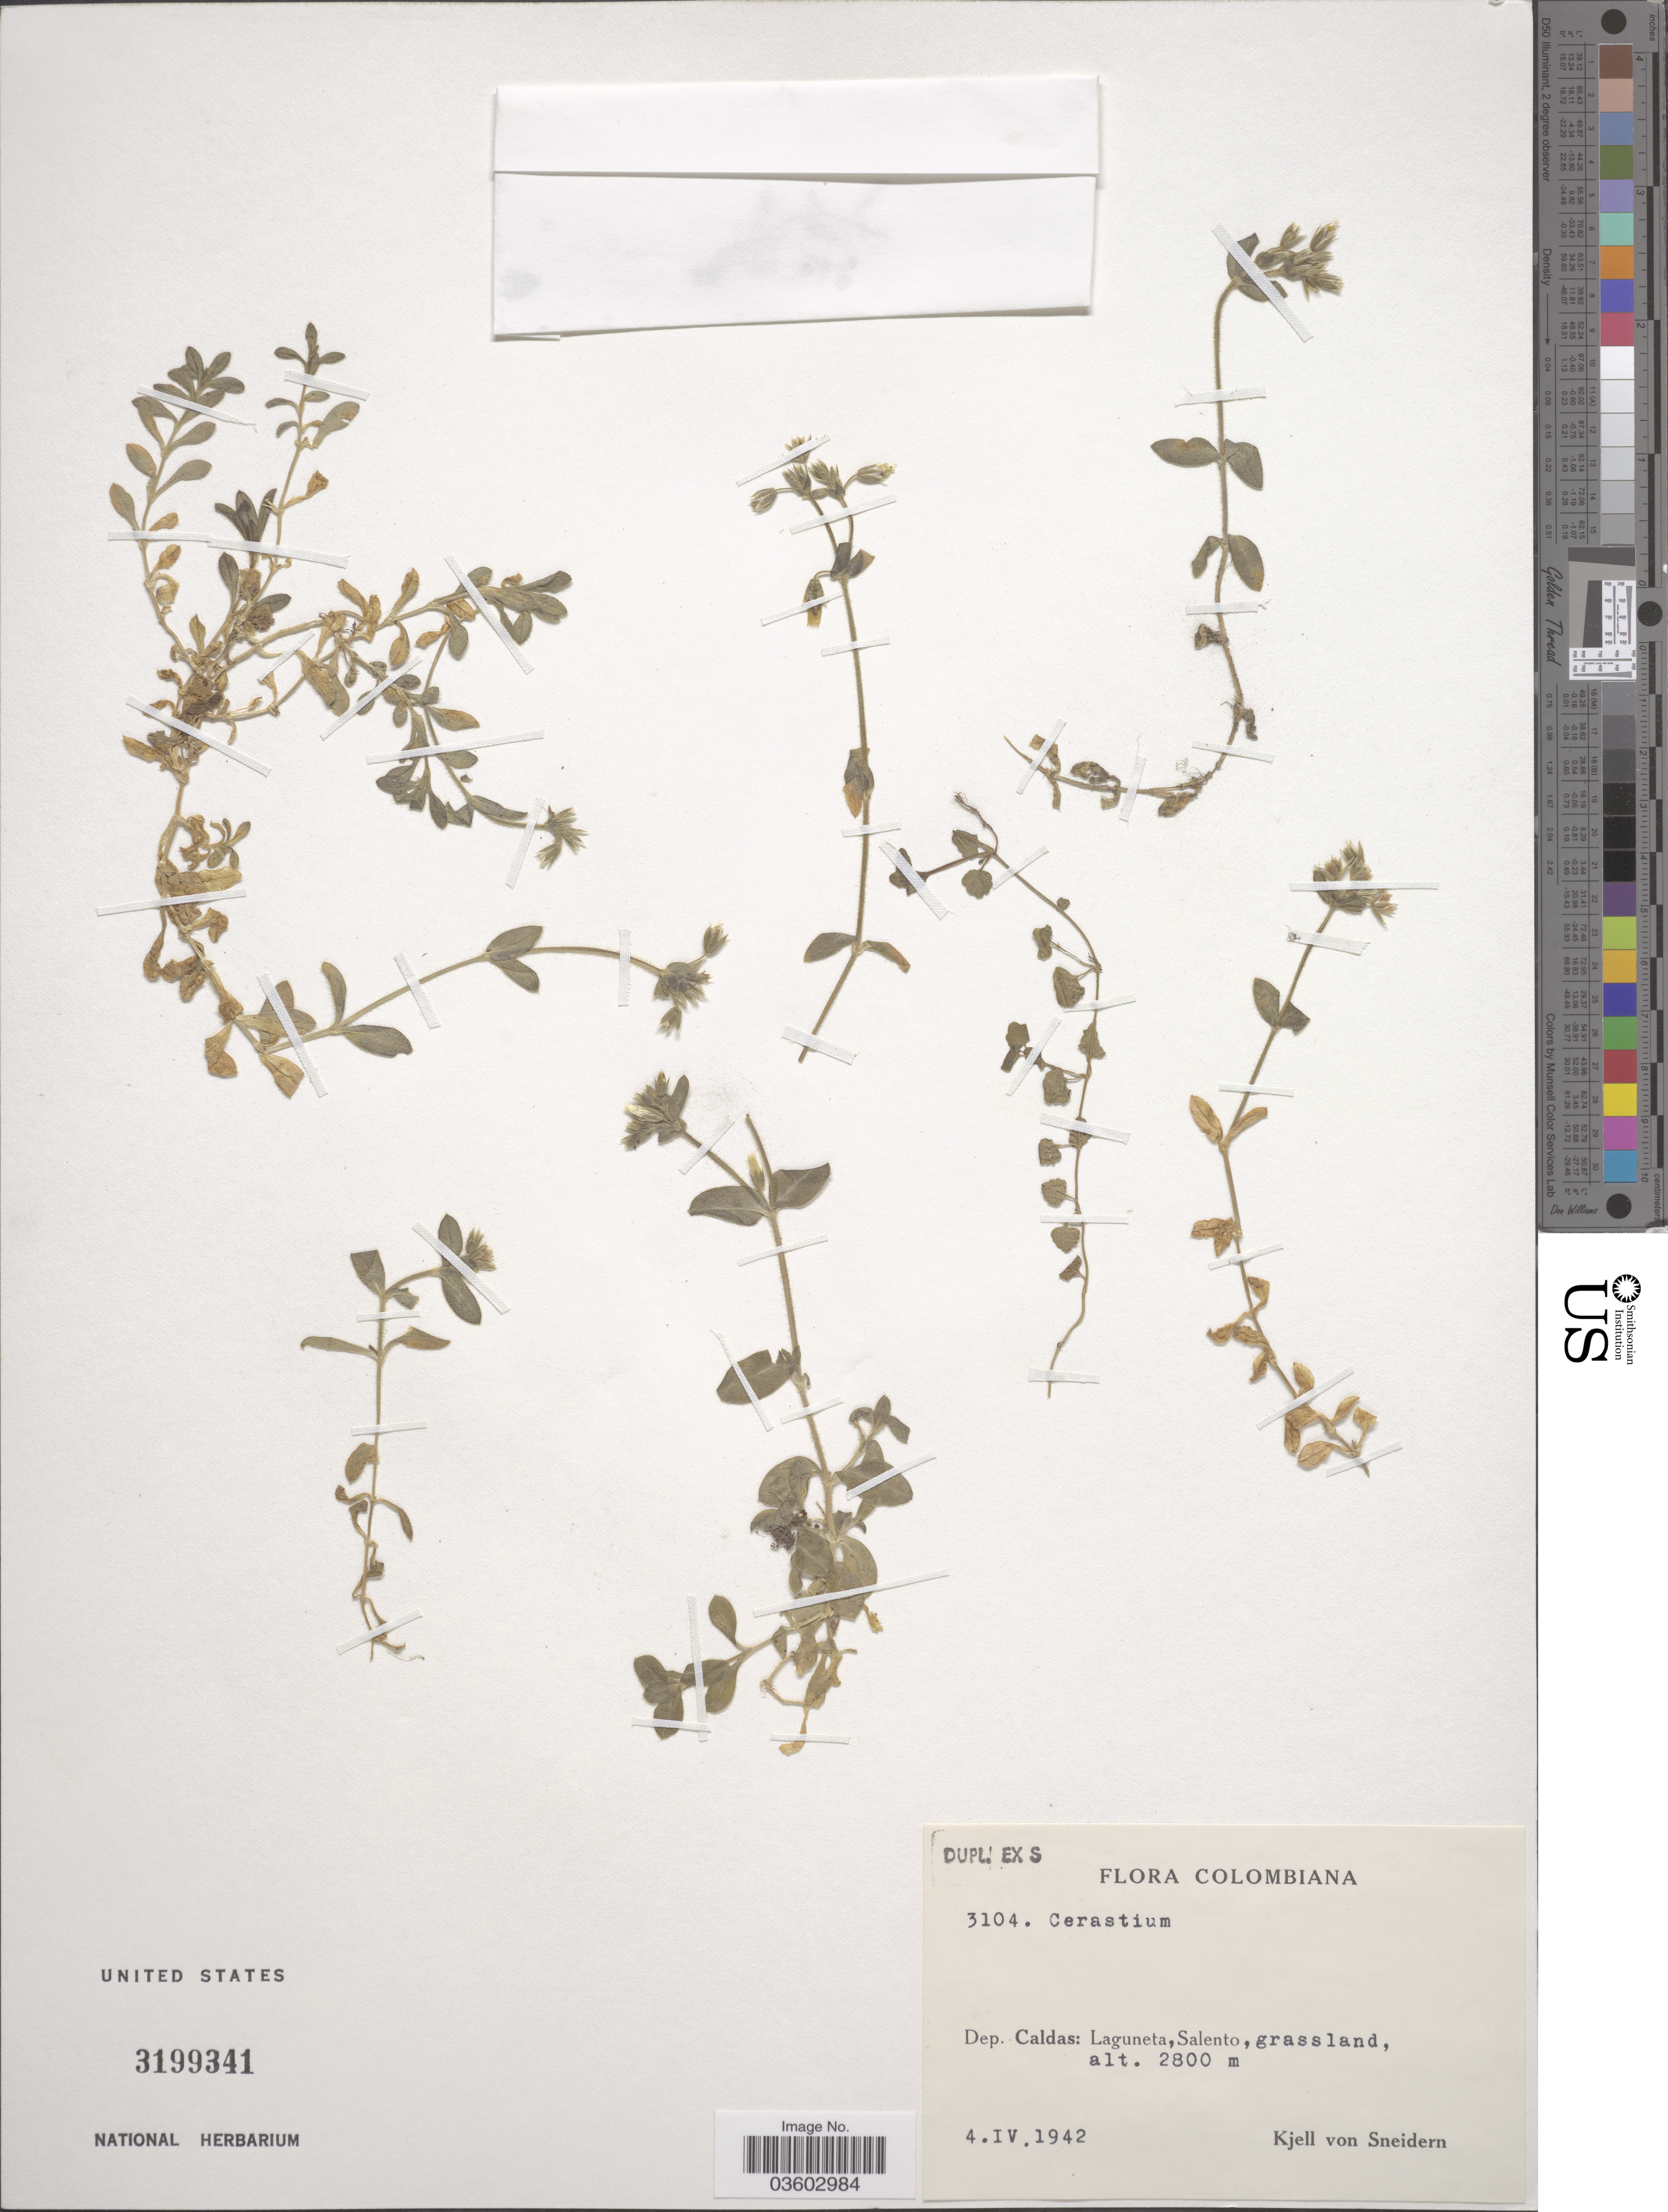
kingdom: Plantae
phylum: Tracheophyta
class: Magnoliopsida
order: Caryophyllales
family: Caryophyllaceae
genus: Cerastium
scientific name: Cerastium sp.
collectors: K. von Sneidern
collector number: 3104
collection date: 1942-04-04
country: Colombia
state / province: Caldas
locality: Dep. Caldas: Laguneta, Salento, grassland.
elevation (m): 2800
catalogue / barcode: US 3199341